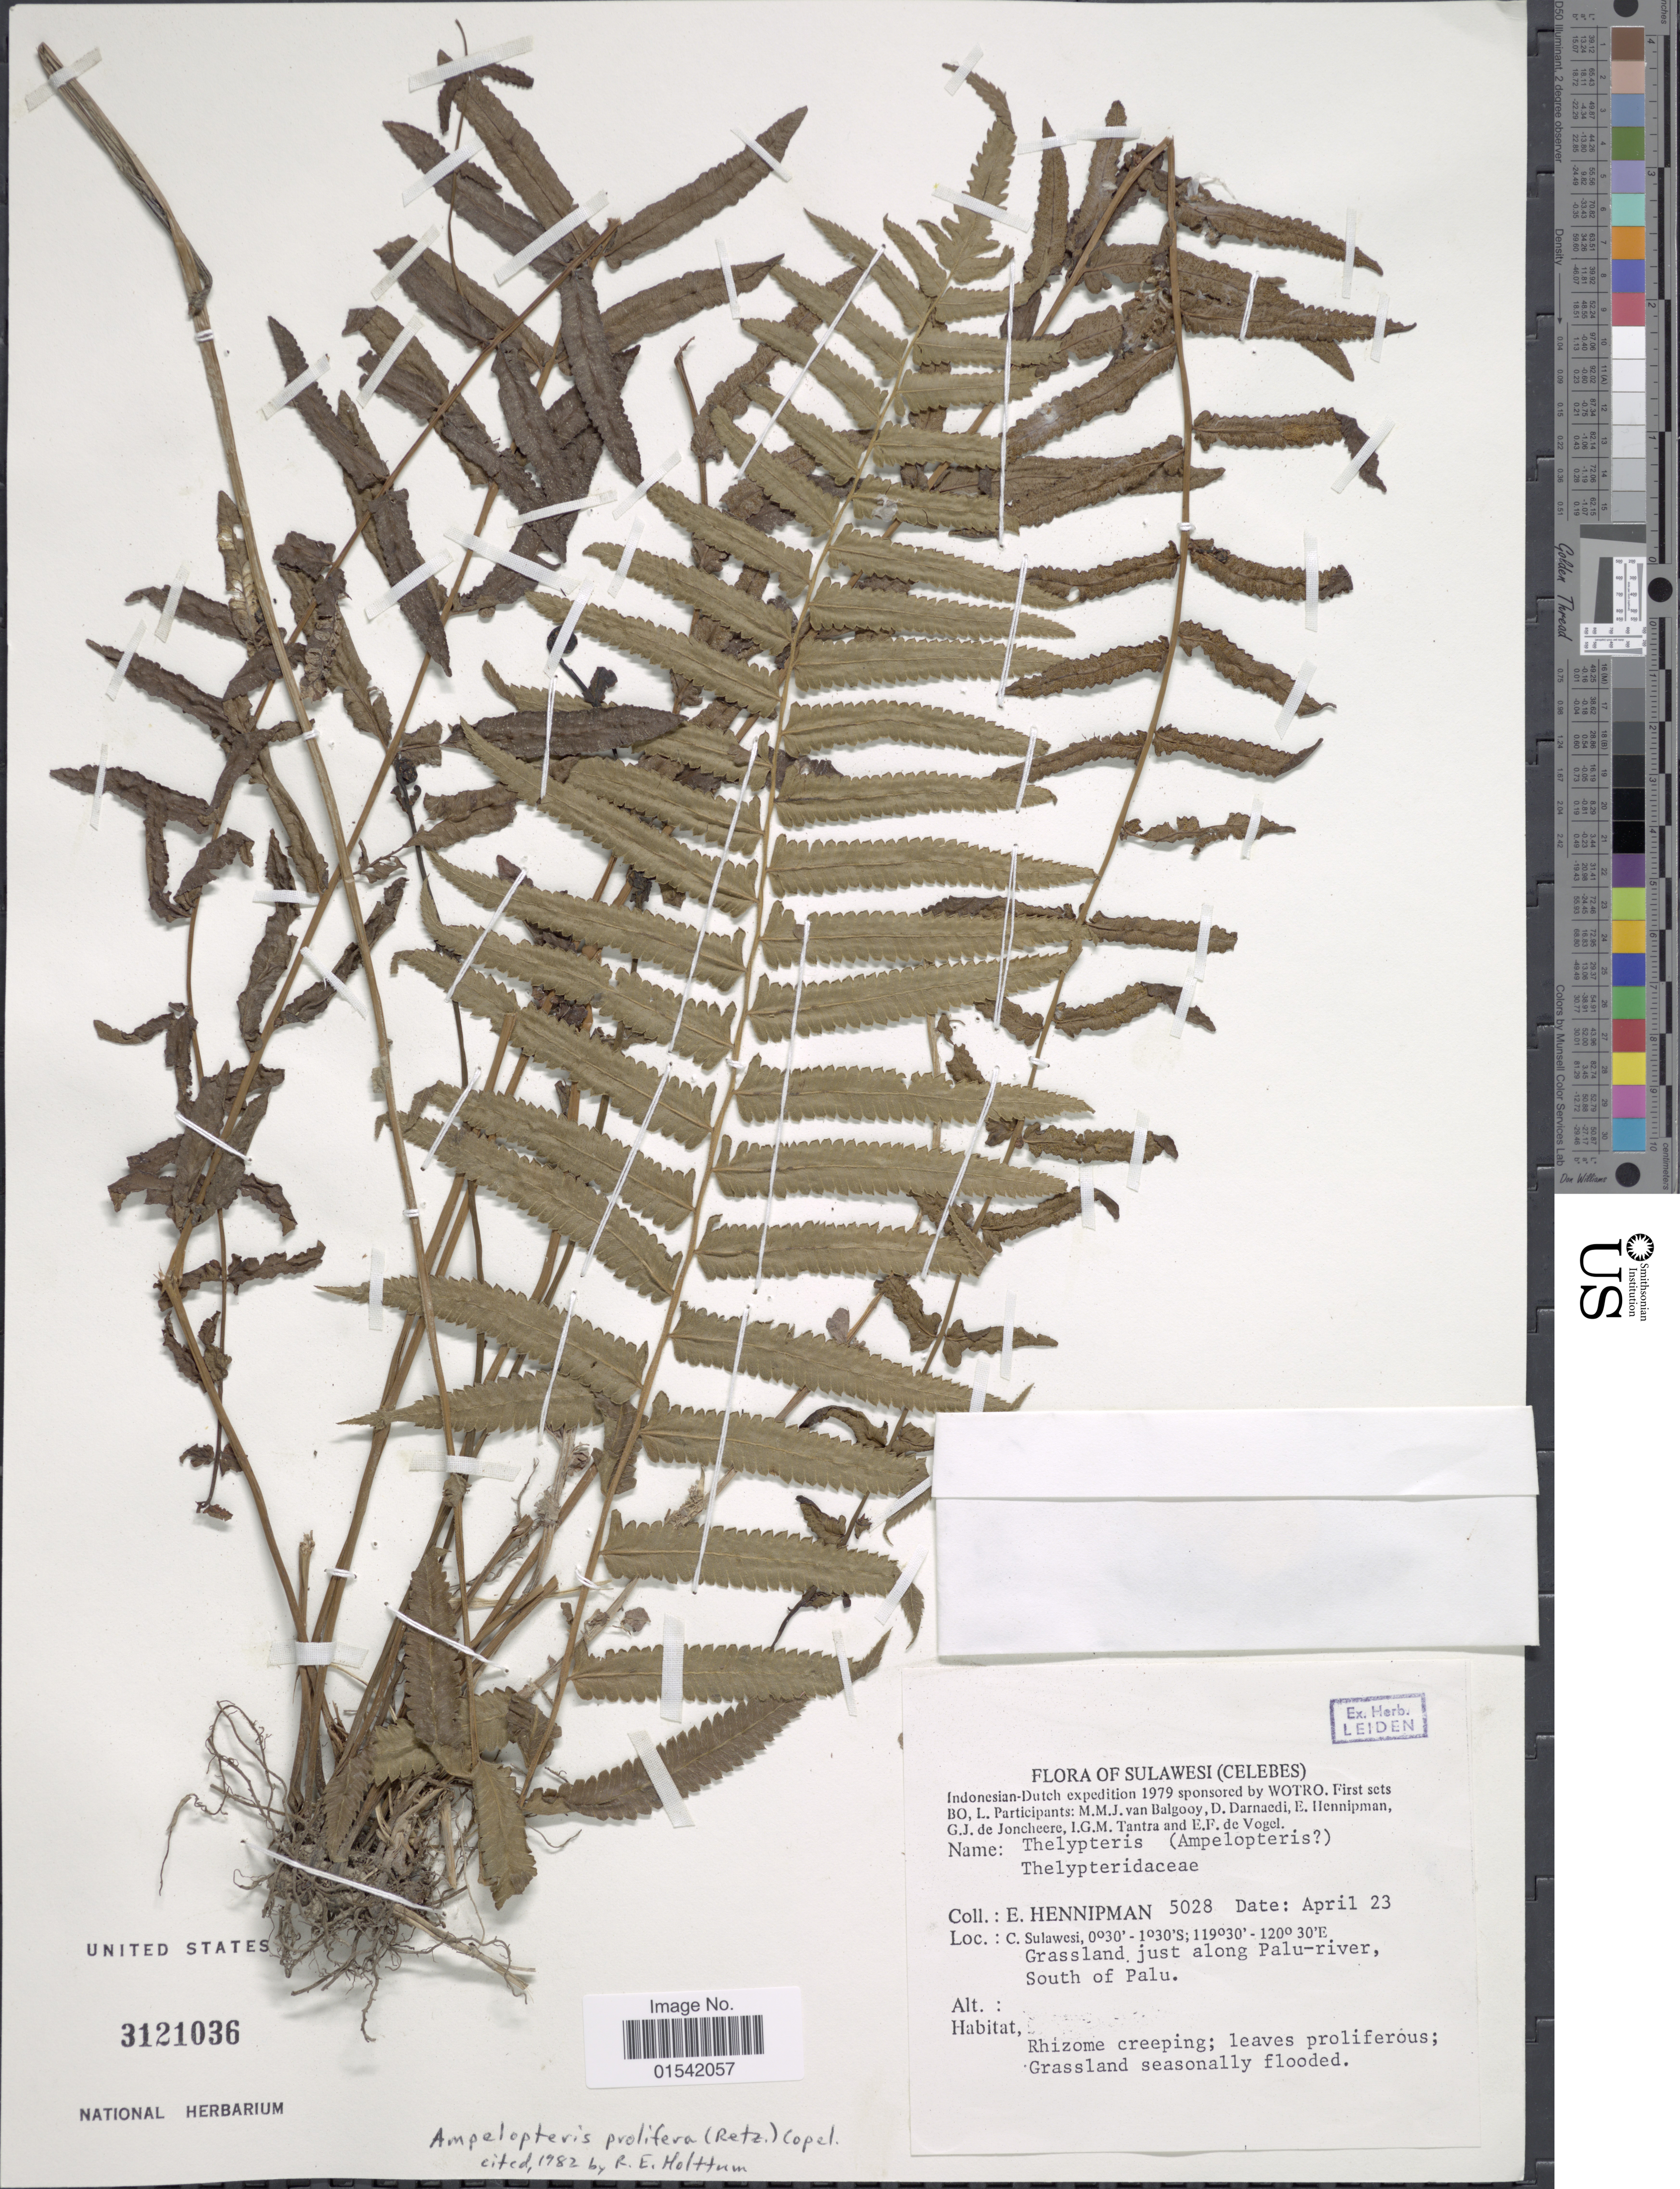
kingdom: Plantae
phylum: Tracheophyta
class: Polypodiopsida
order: Polypodiales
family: Thelypteridaceae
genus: Ampelopteris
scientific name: Ampelopteris prolifera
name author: (Retz.) Copel.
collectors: E. Hennipman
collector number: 5028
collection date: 1979-04-23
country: Indonesia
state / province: Sulawesi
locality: (Celebes), C. Sulawesi, Grassland just along Palu-river, South of Palu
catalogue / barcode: US 3121036